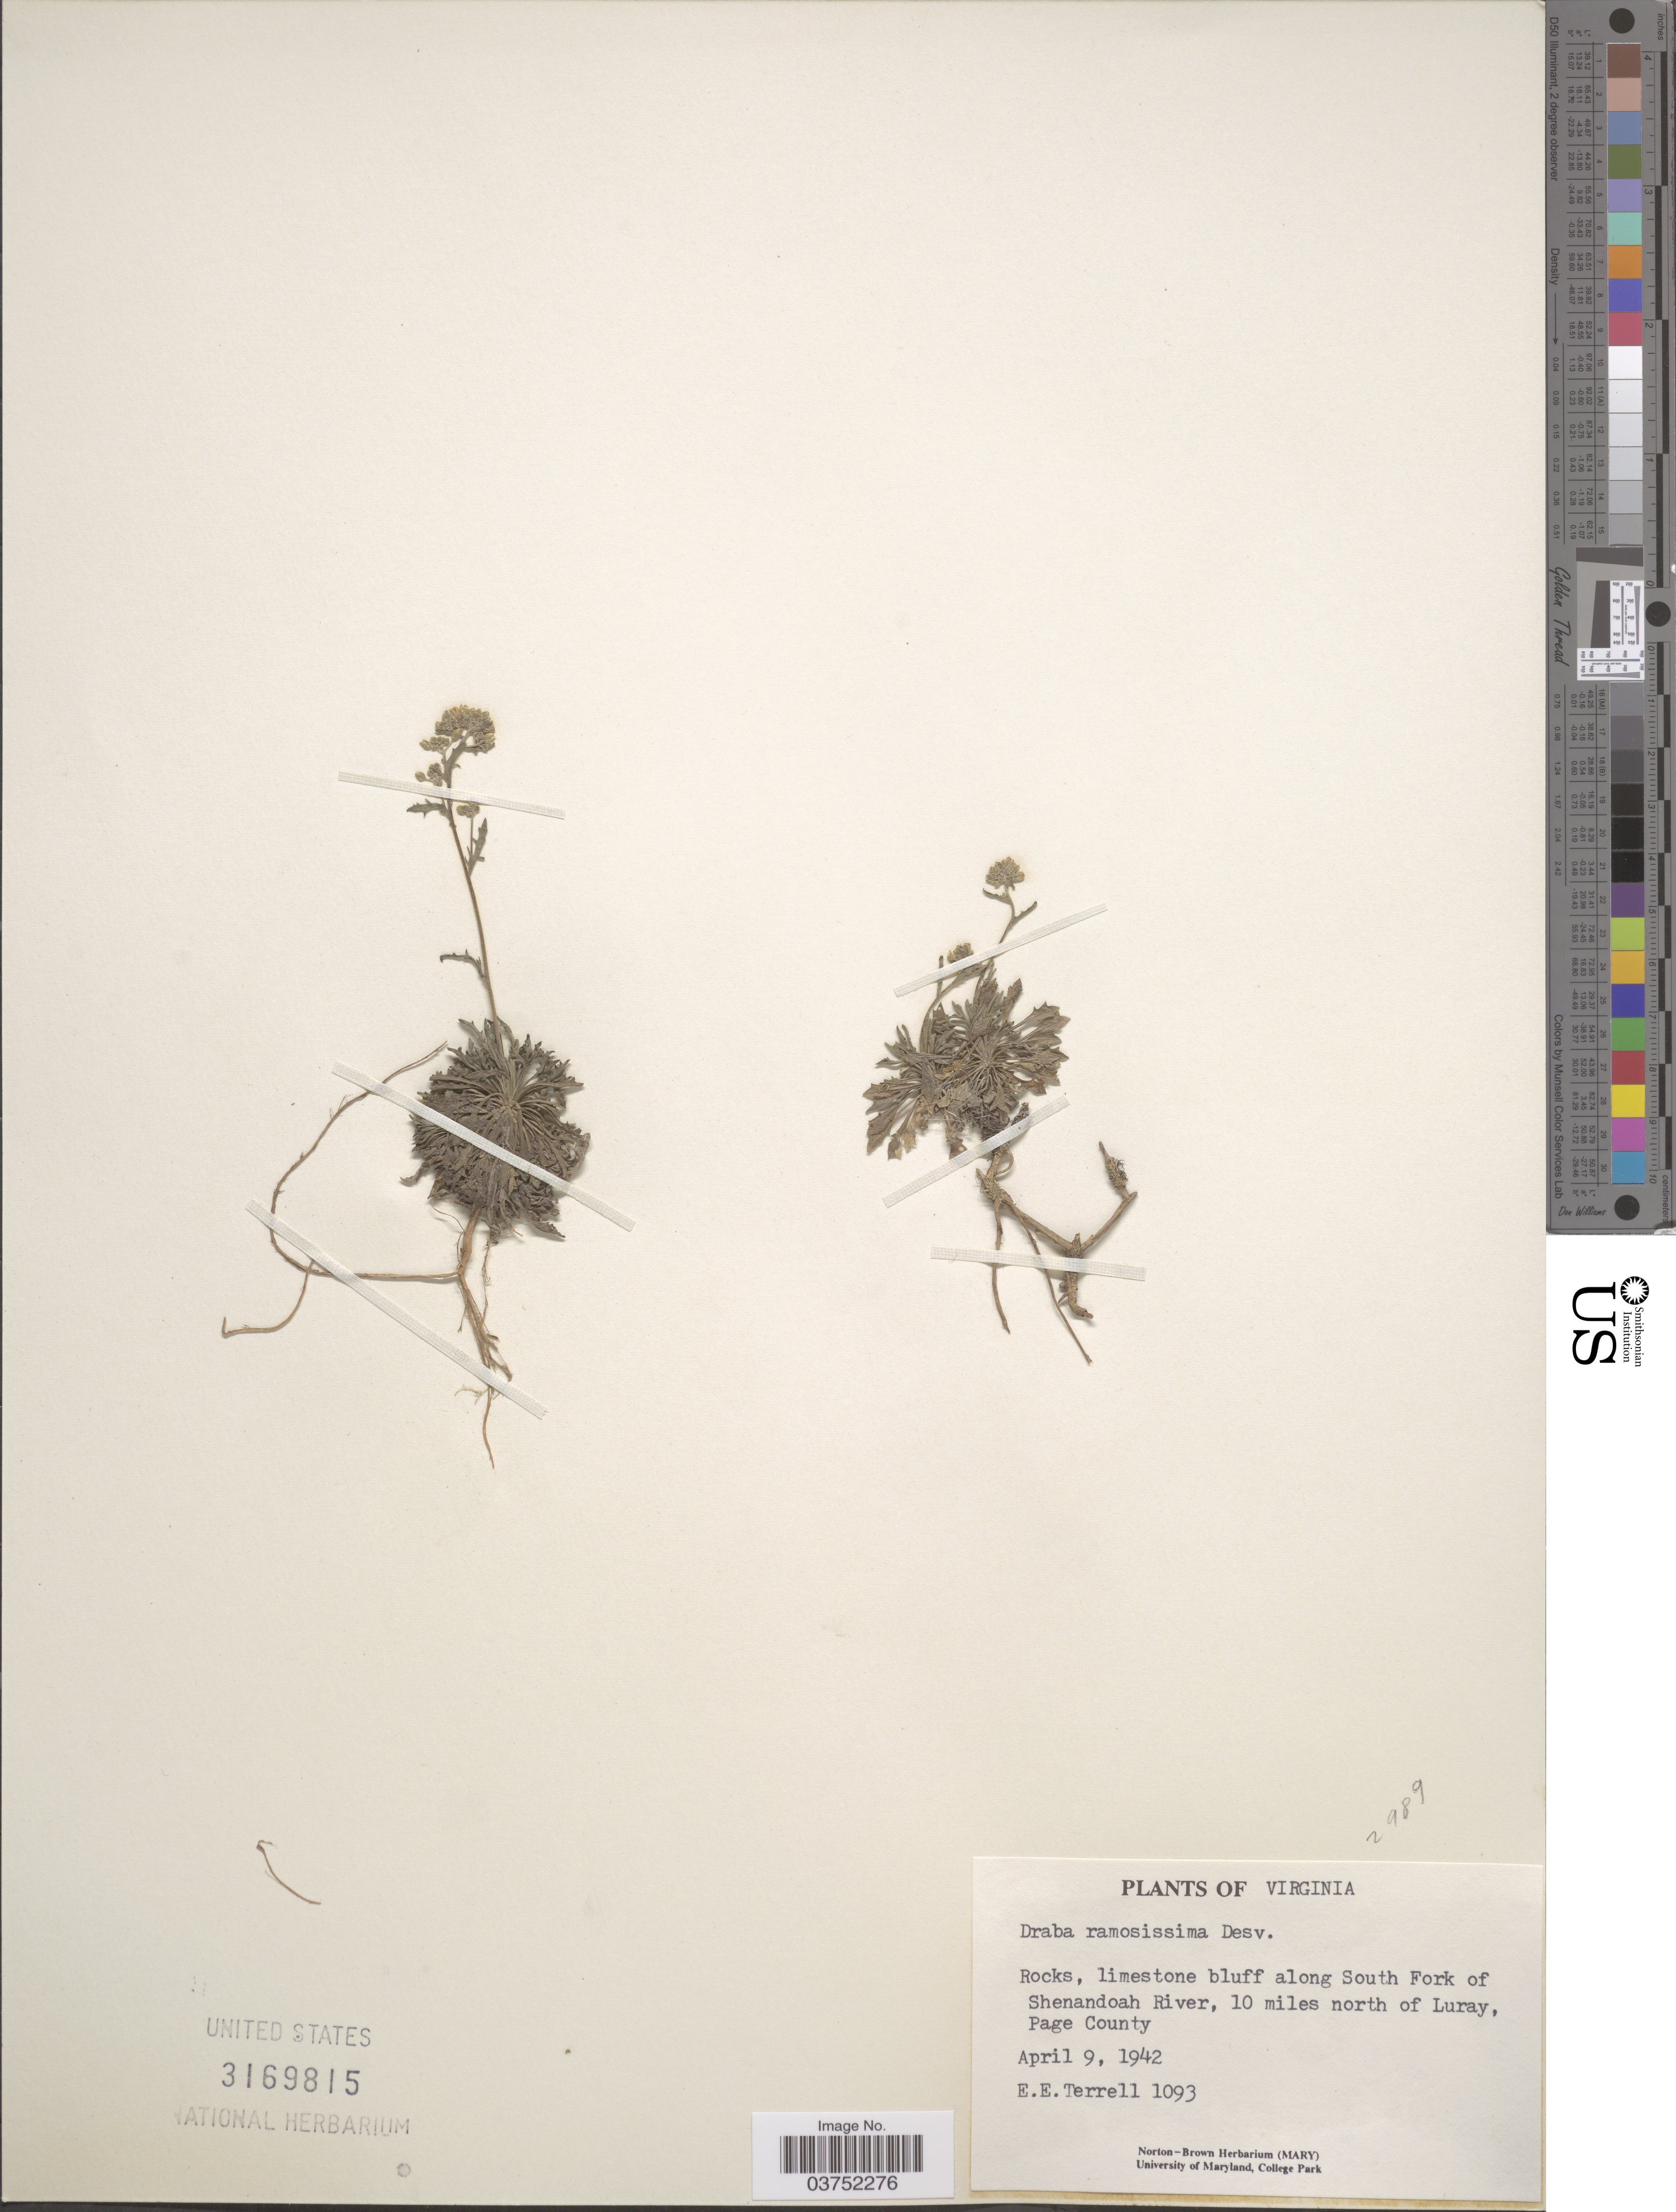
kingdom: Plantae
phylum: Tracheophyta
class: Magnoliopsida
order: Brassicales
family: Brassicaceae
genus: Draba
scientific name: Draba ramosissima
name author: Desv.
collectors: E. E. Terrell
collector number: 1093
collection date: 1942-04-09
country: United States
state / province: Virginia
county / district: Page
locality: Rocks, limestone bluff along South Fork of Shenandoah River, 10 miles north of Luray, Page County.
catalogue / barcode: US 3169815